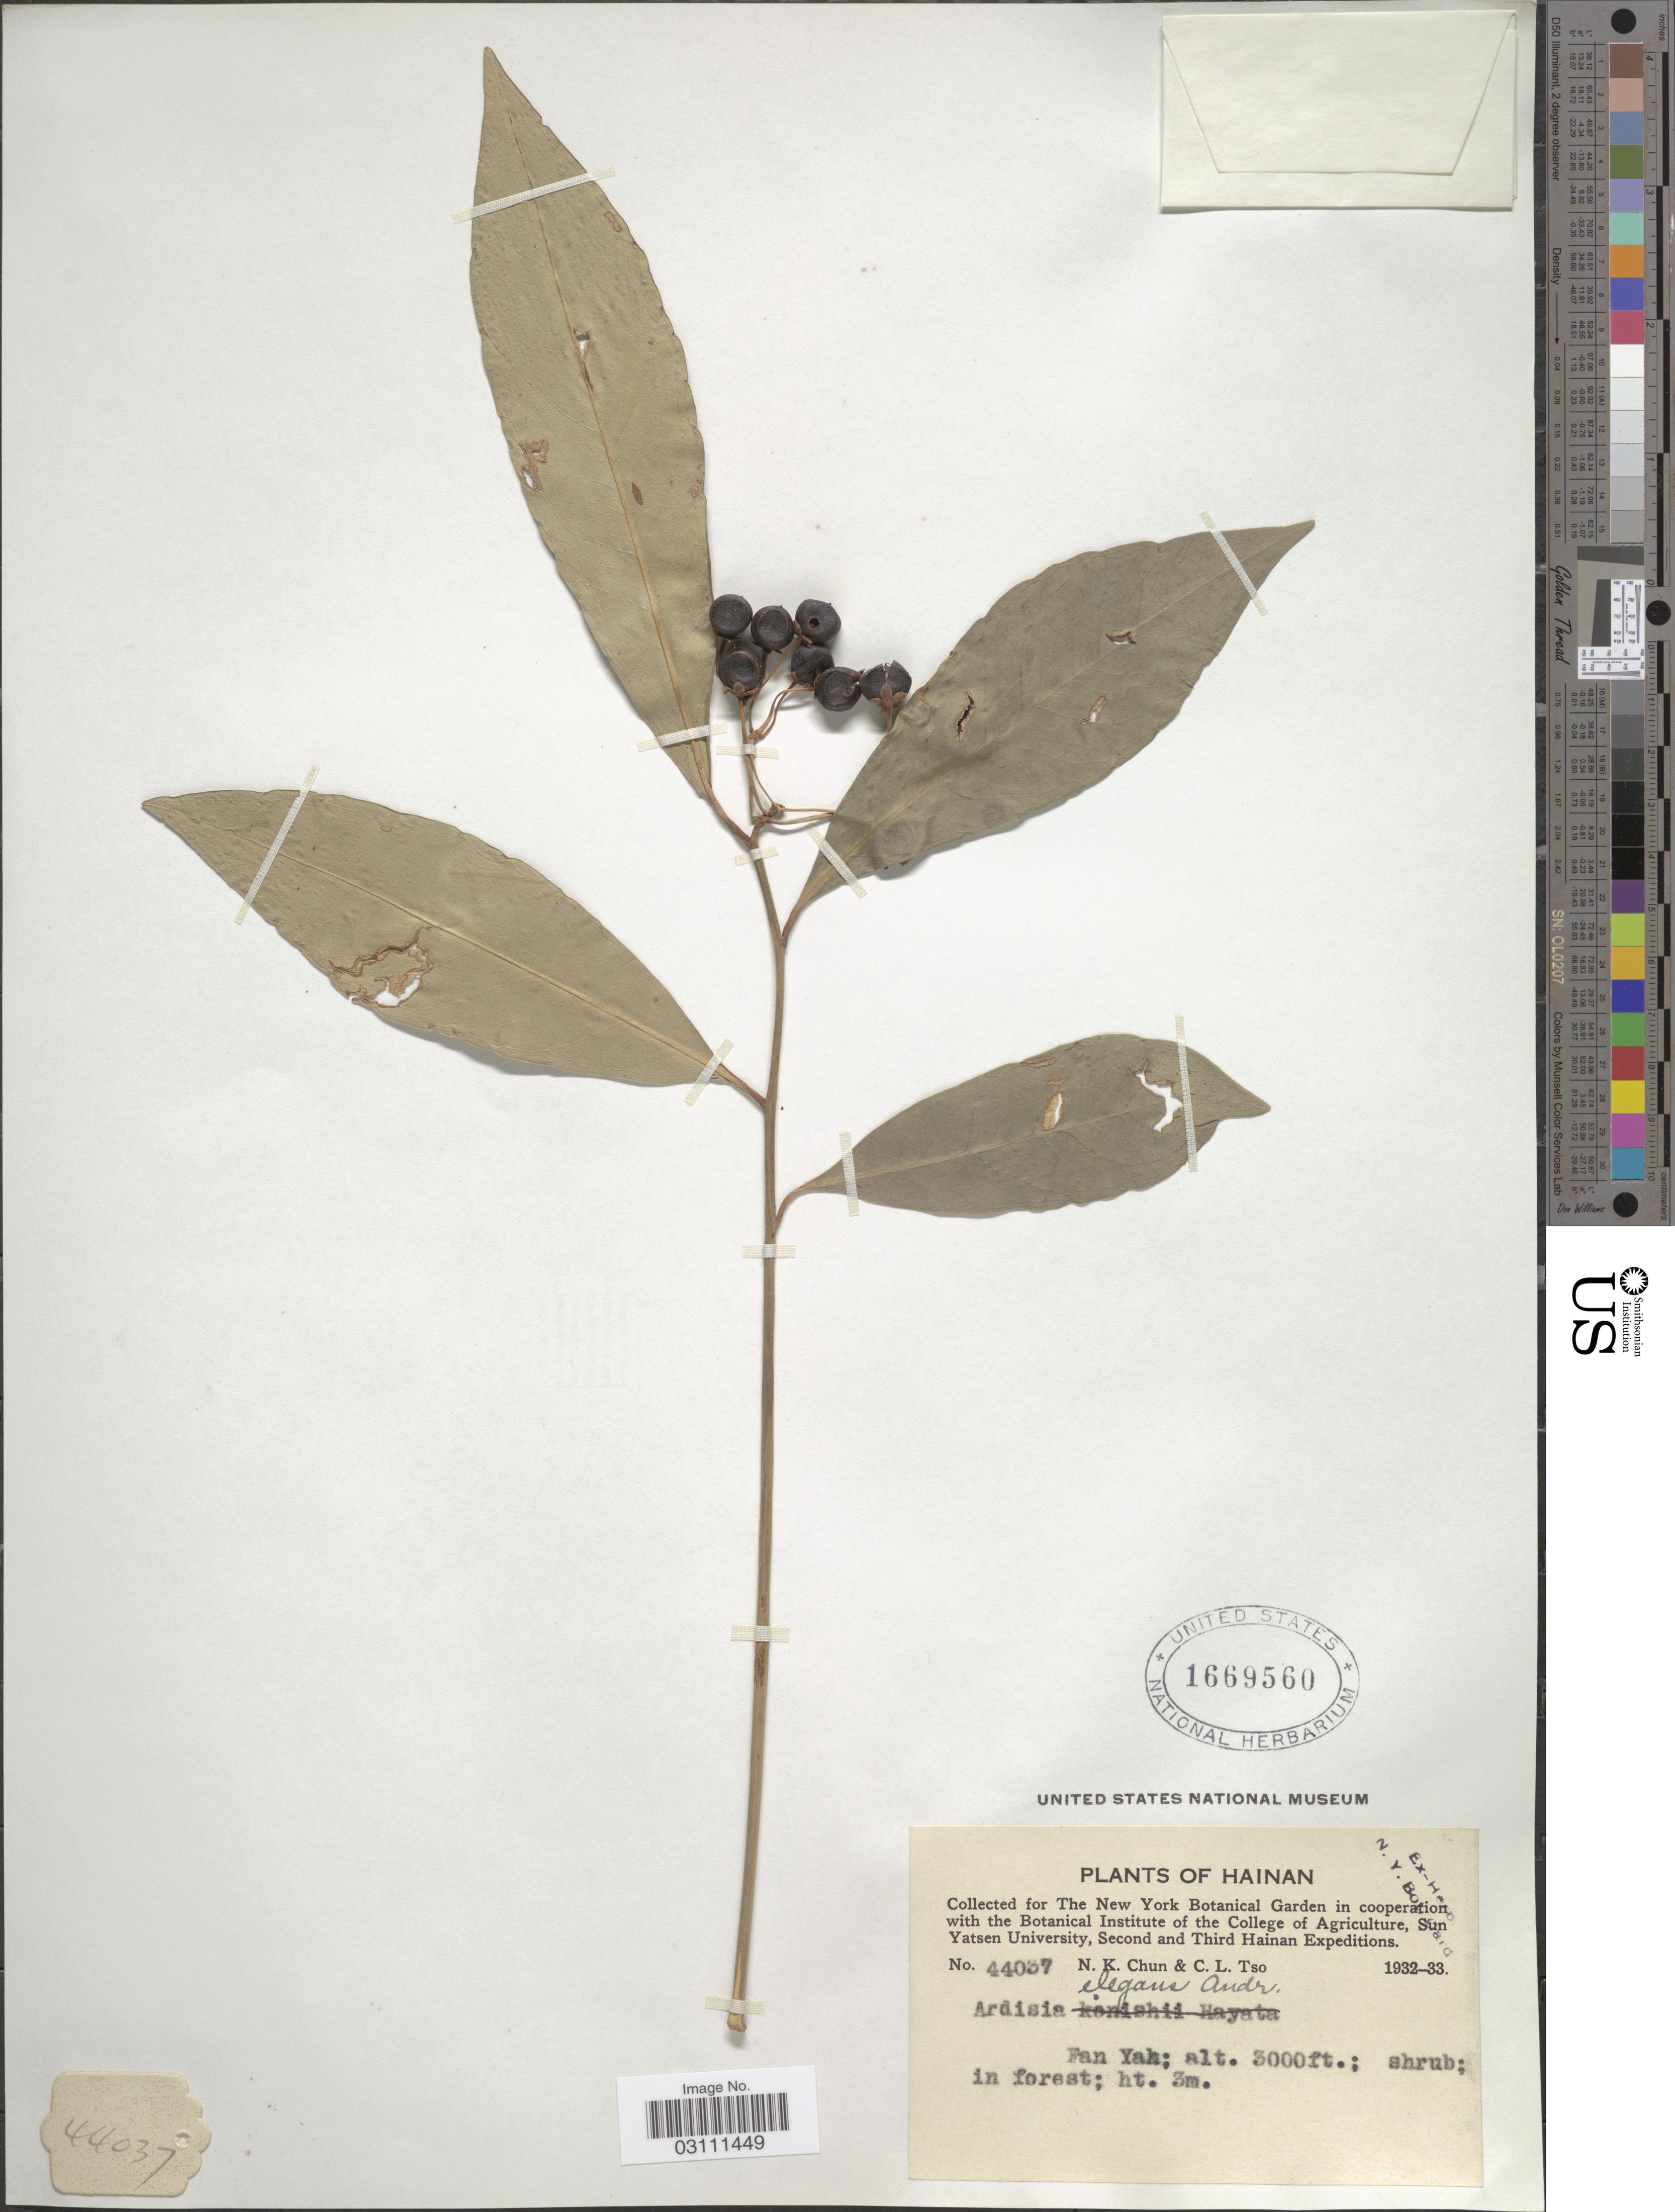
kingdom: Plantae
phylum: Tracheophyta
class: Magnoliopsida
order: Ericales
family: Primulaceae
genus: Ardisia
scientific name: Ardisia elegans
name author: Andrews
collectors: N. K. Chun & C. Tso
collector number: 44037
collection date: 1932/1933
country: China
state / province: Hainan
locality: Fan Yah.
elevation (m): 914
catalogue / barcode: US 1669560